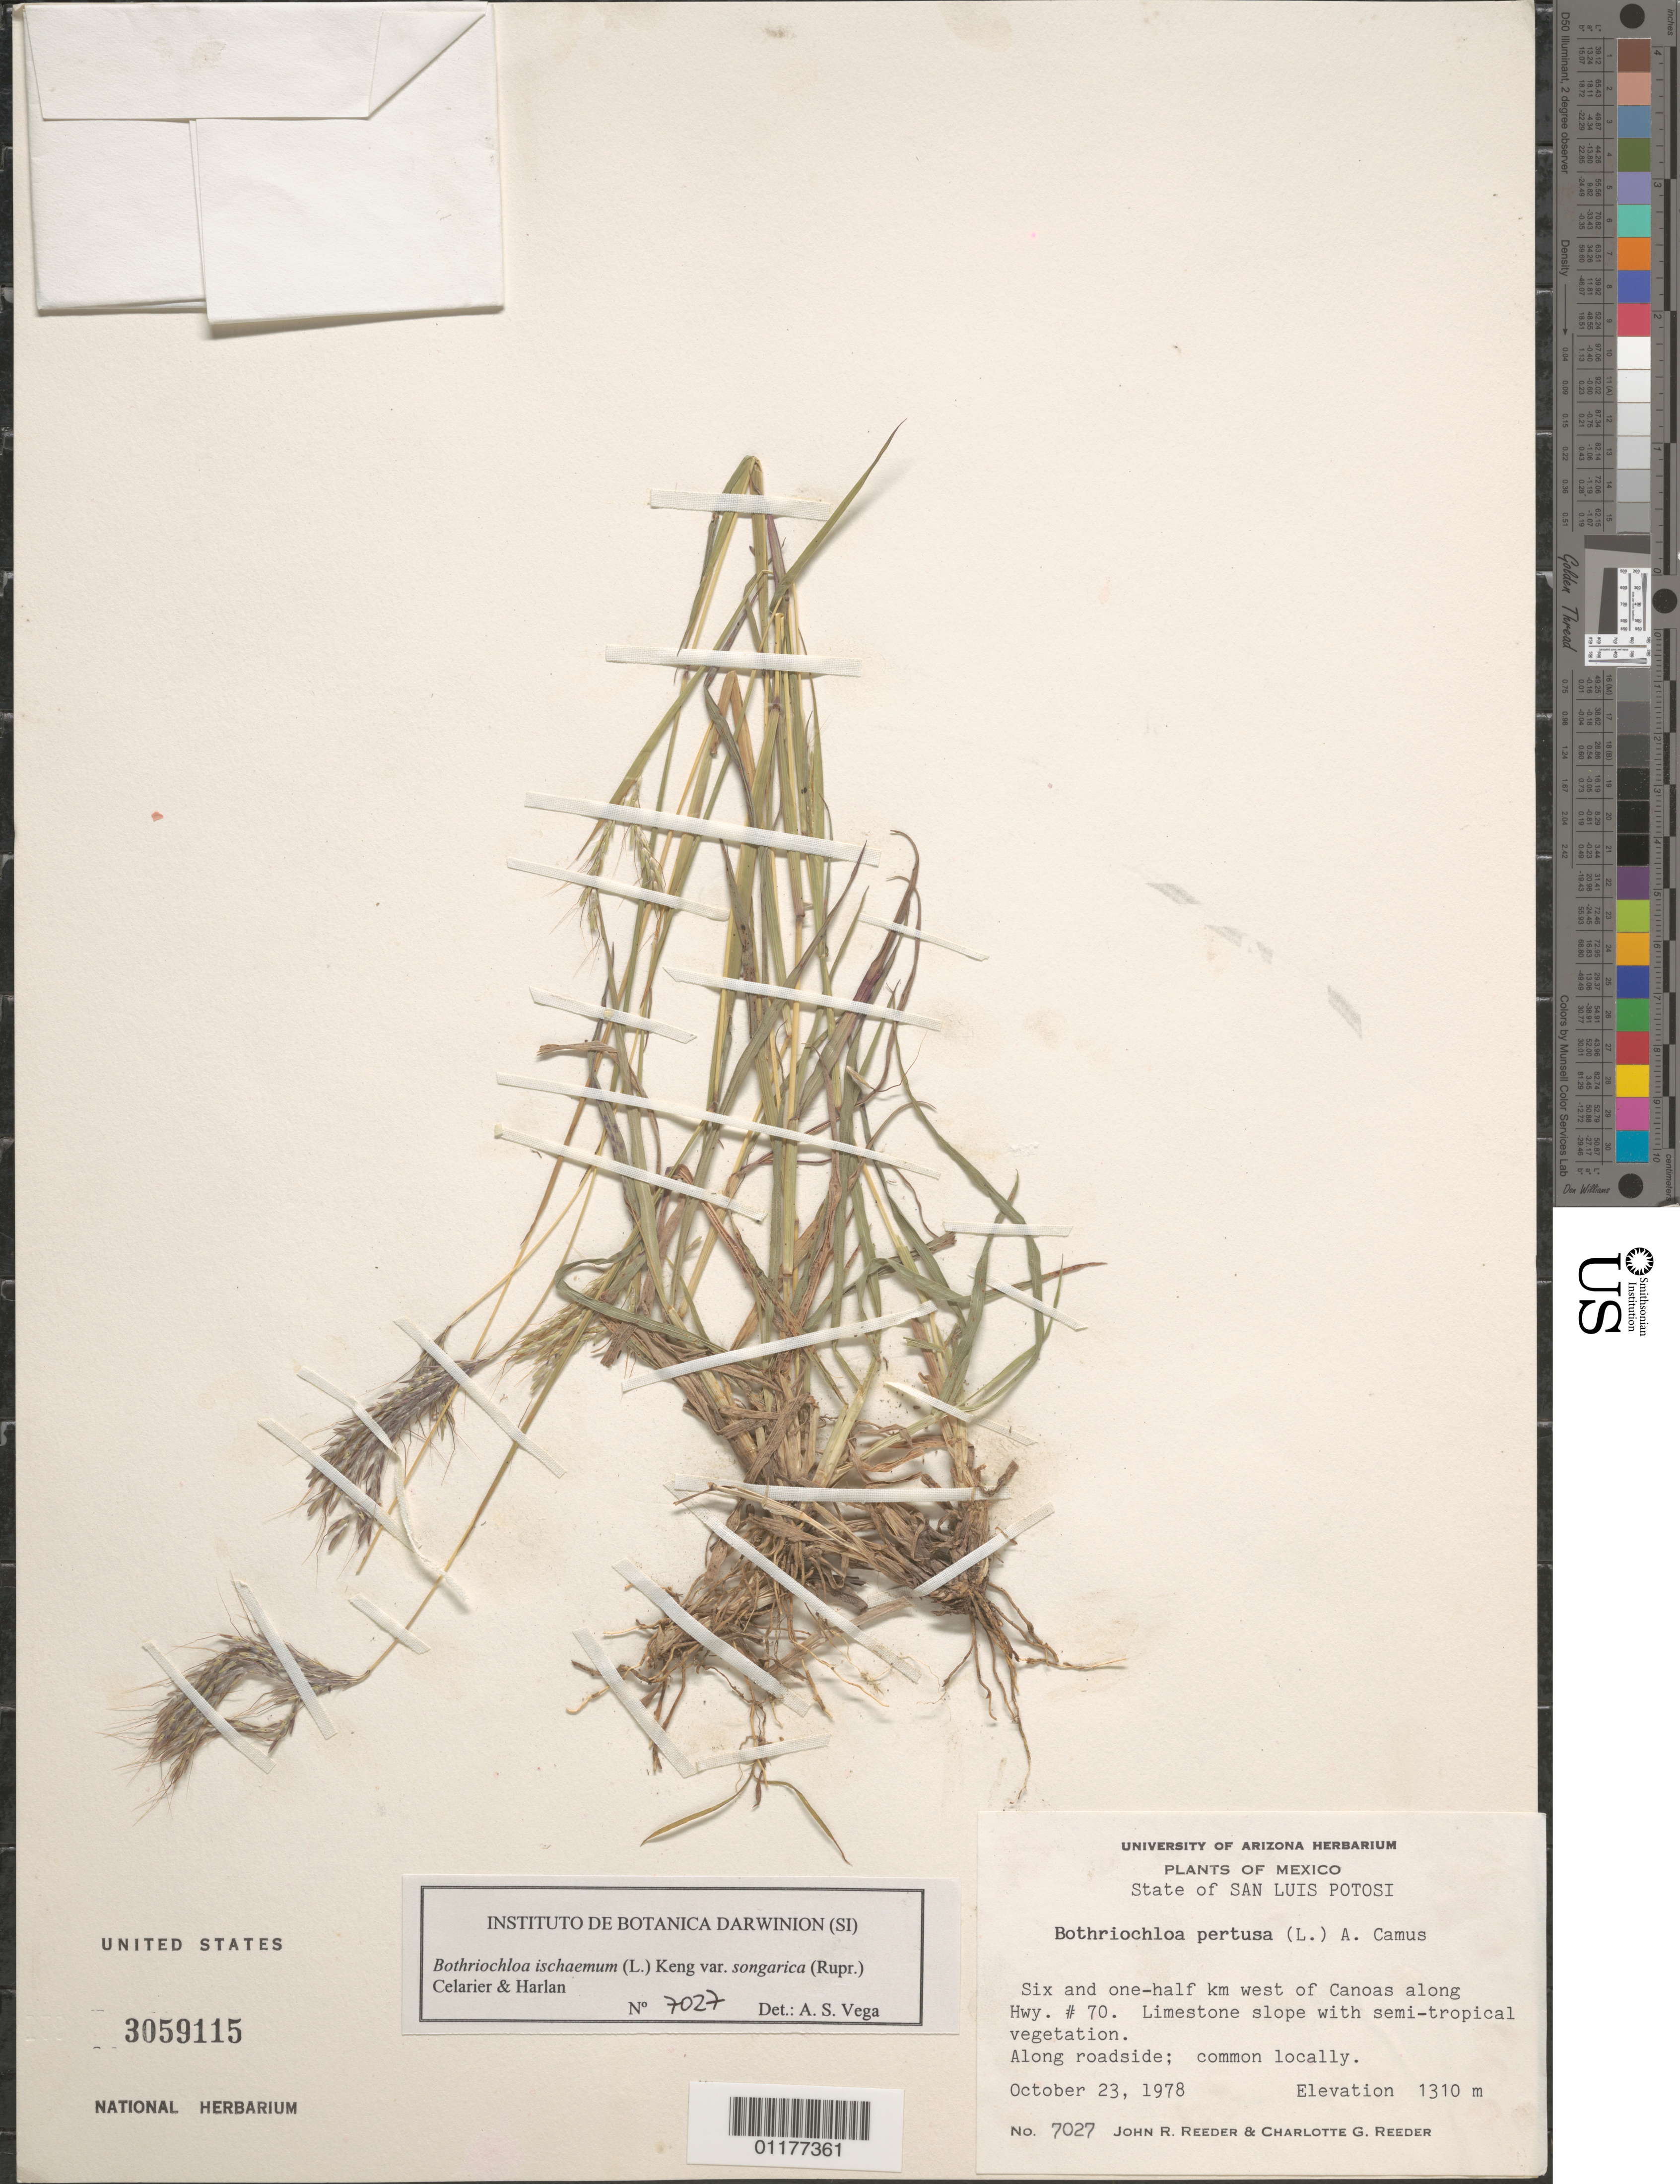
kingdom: Plantae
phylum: Tracheophyta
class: Liliopsida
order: Poales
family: Poaceae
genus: Bothriochloa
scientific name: Bothriochloa ischaemum var. songarica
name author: (Rupr. ex Fisch. & C.A. Mey.) Celarier & Harlan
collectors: J. R. Reeder & C. G. Reeder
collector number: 7027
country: Mexico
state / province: San Luis Potosí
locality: W of Canoas along Hwy 70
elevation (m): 1310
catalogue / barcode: US 3059115